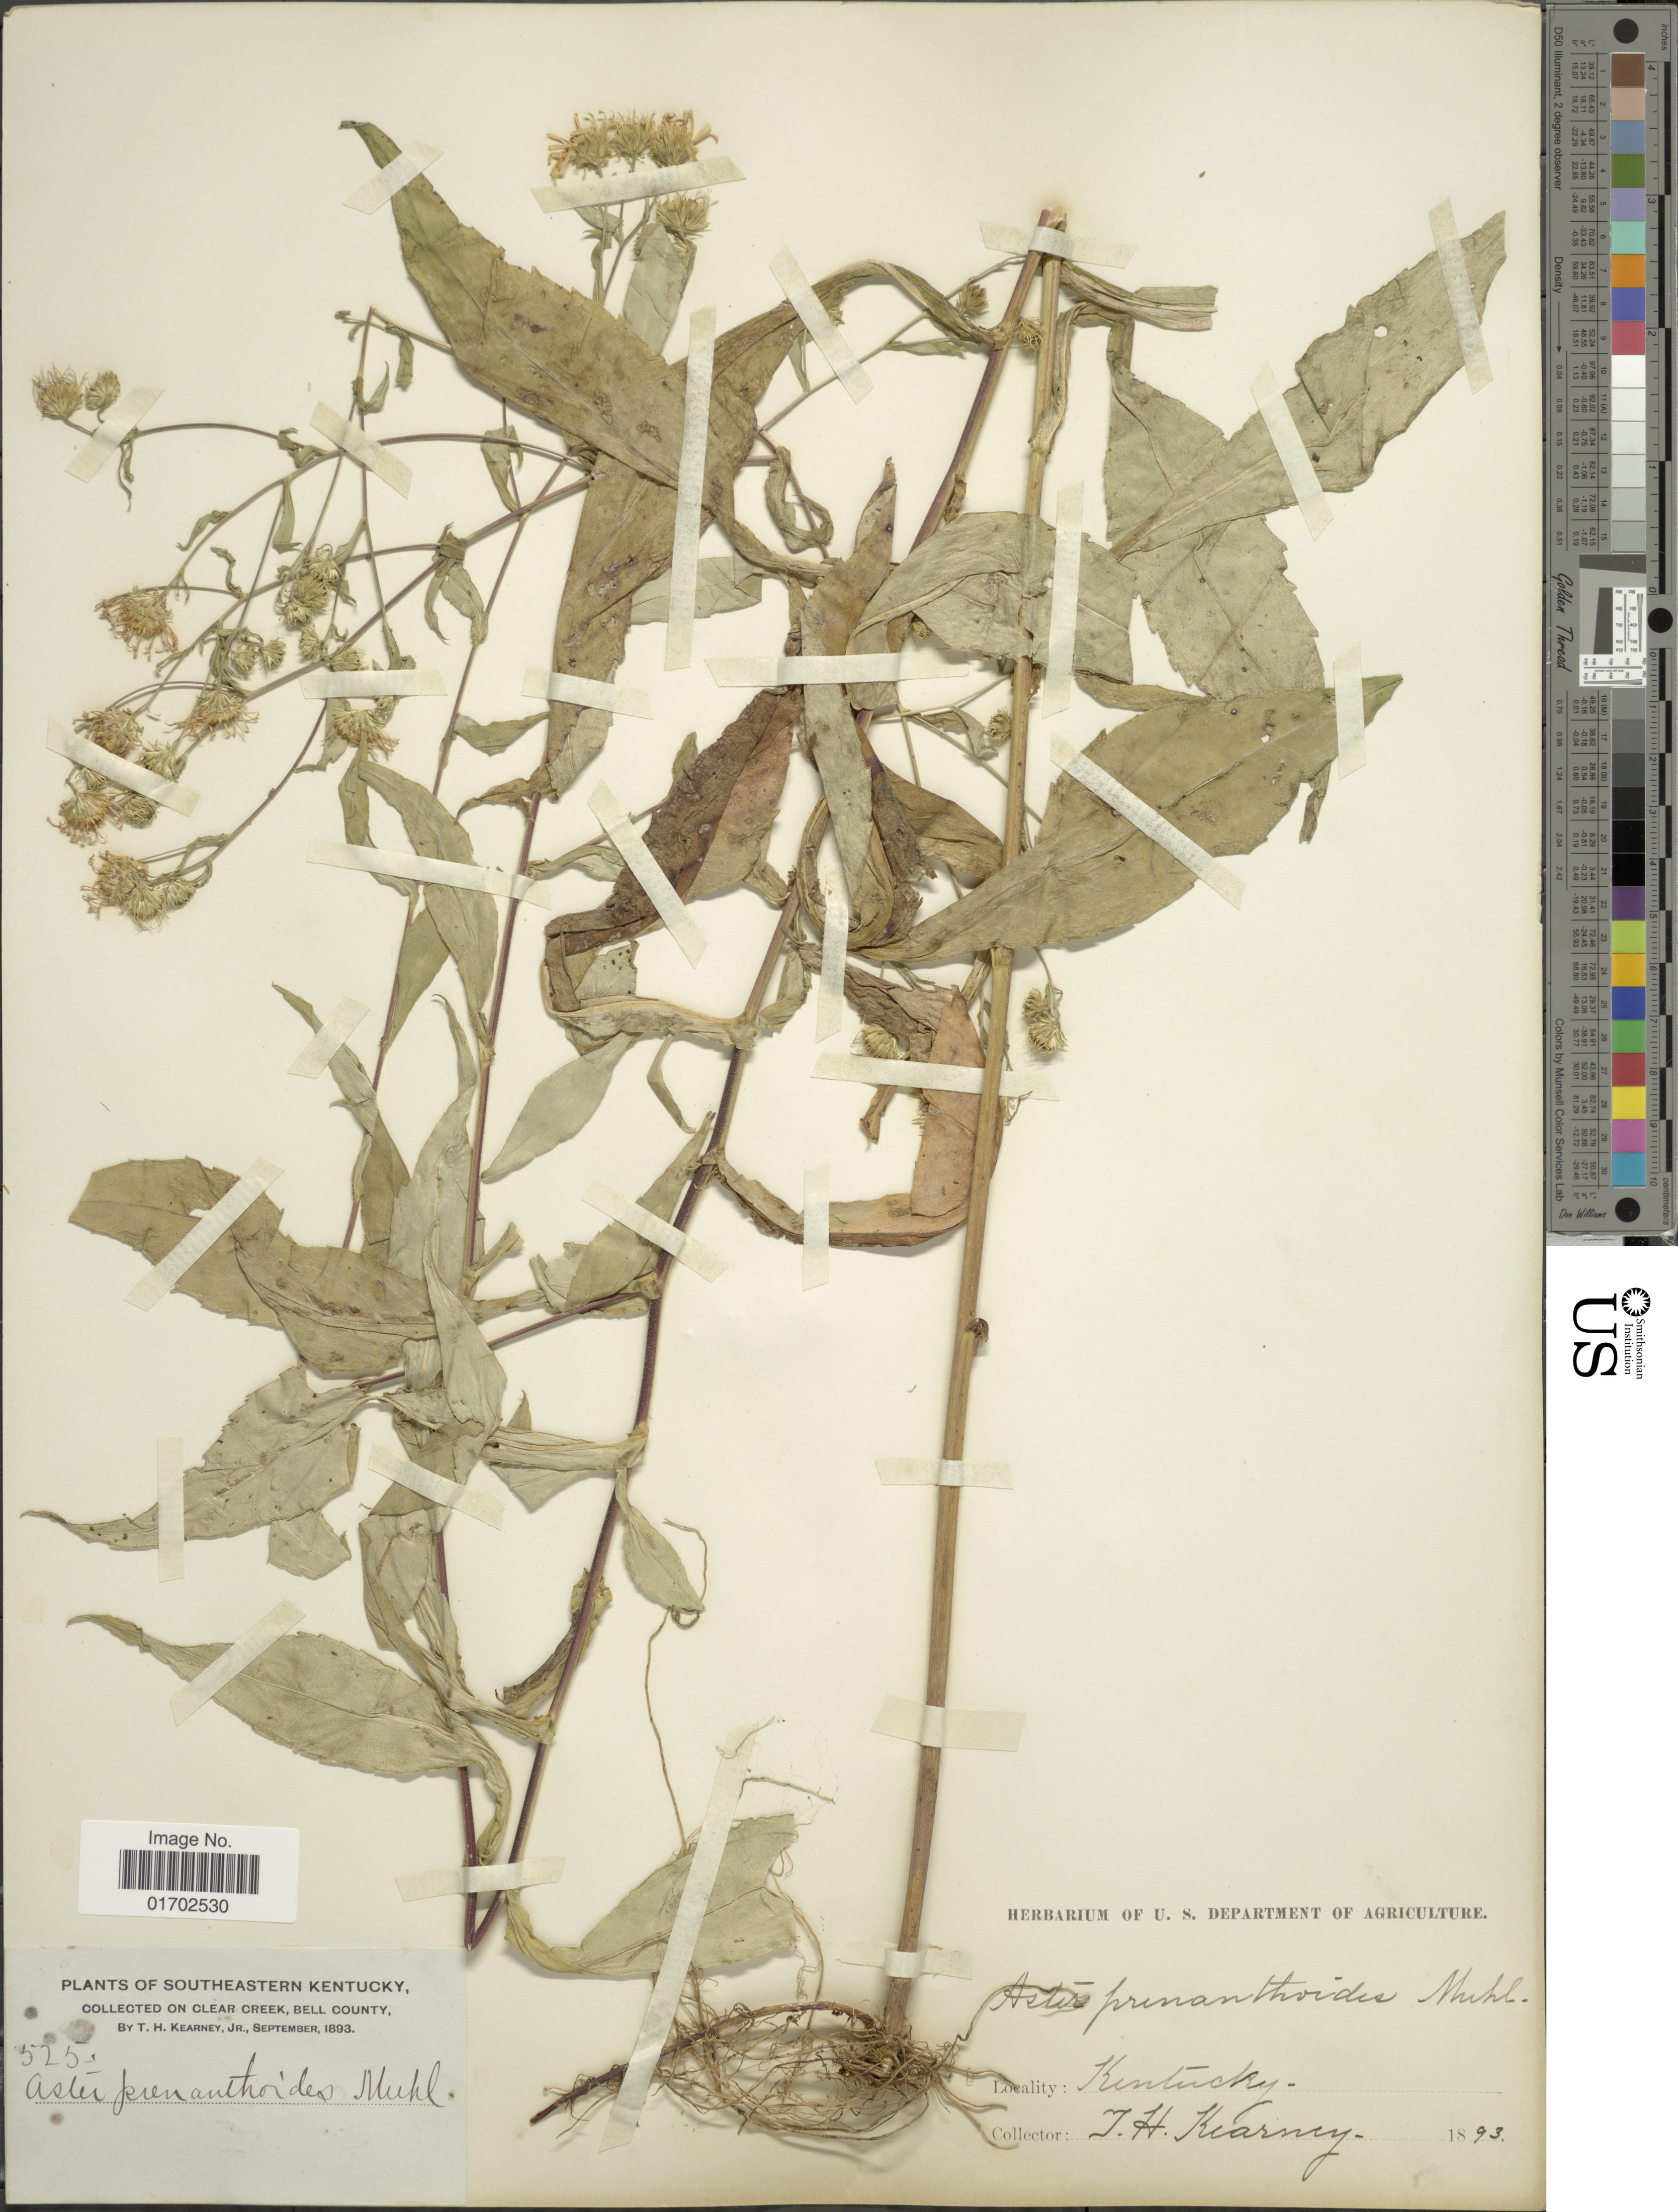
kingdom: Plantae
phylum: Tracheophyta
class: Magnoliopsida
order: Asterales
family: Asteraceae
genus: Symphyotrichum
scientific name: Symphyotrichum prenanthoides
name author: (Muhl. ex Willd.) G.L. Nesom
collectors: T. H. Kearney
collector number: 525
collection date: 1893-09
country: United States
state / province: Kentucky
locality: Southeastern Kentucky, on Clear Creek, Bell County.